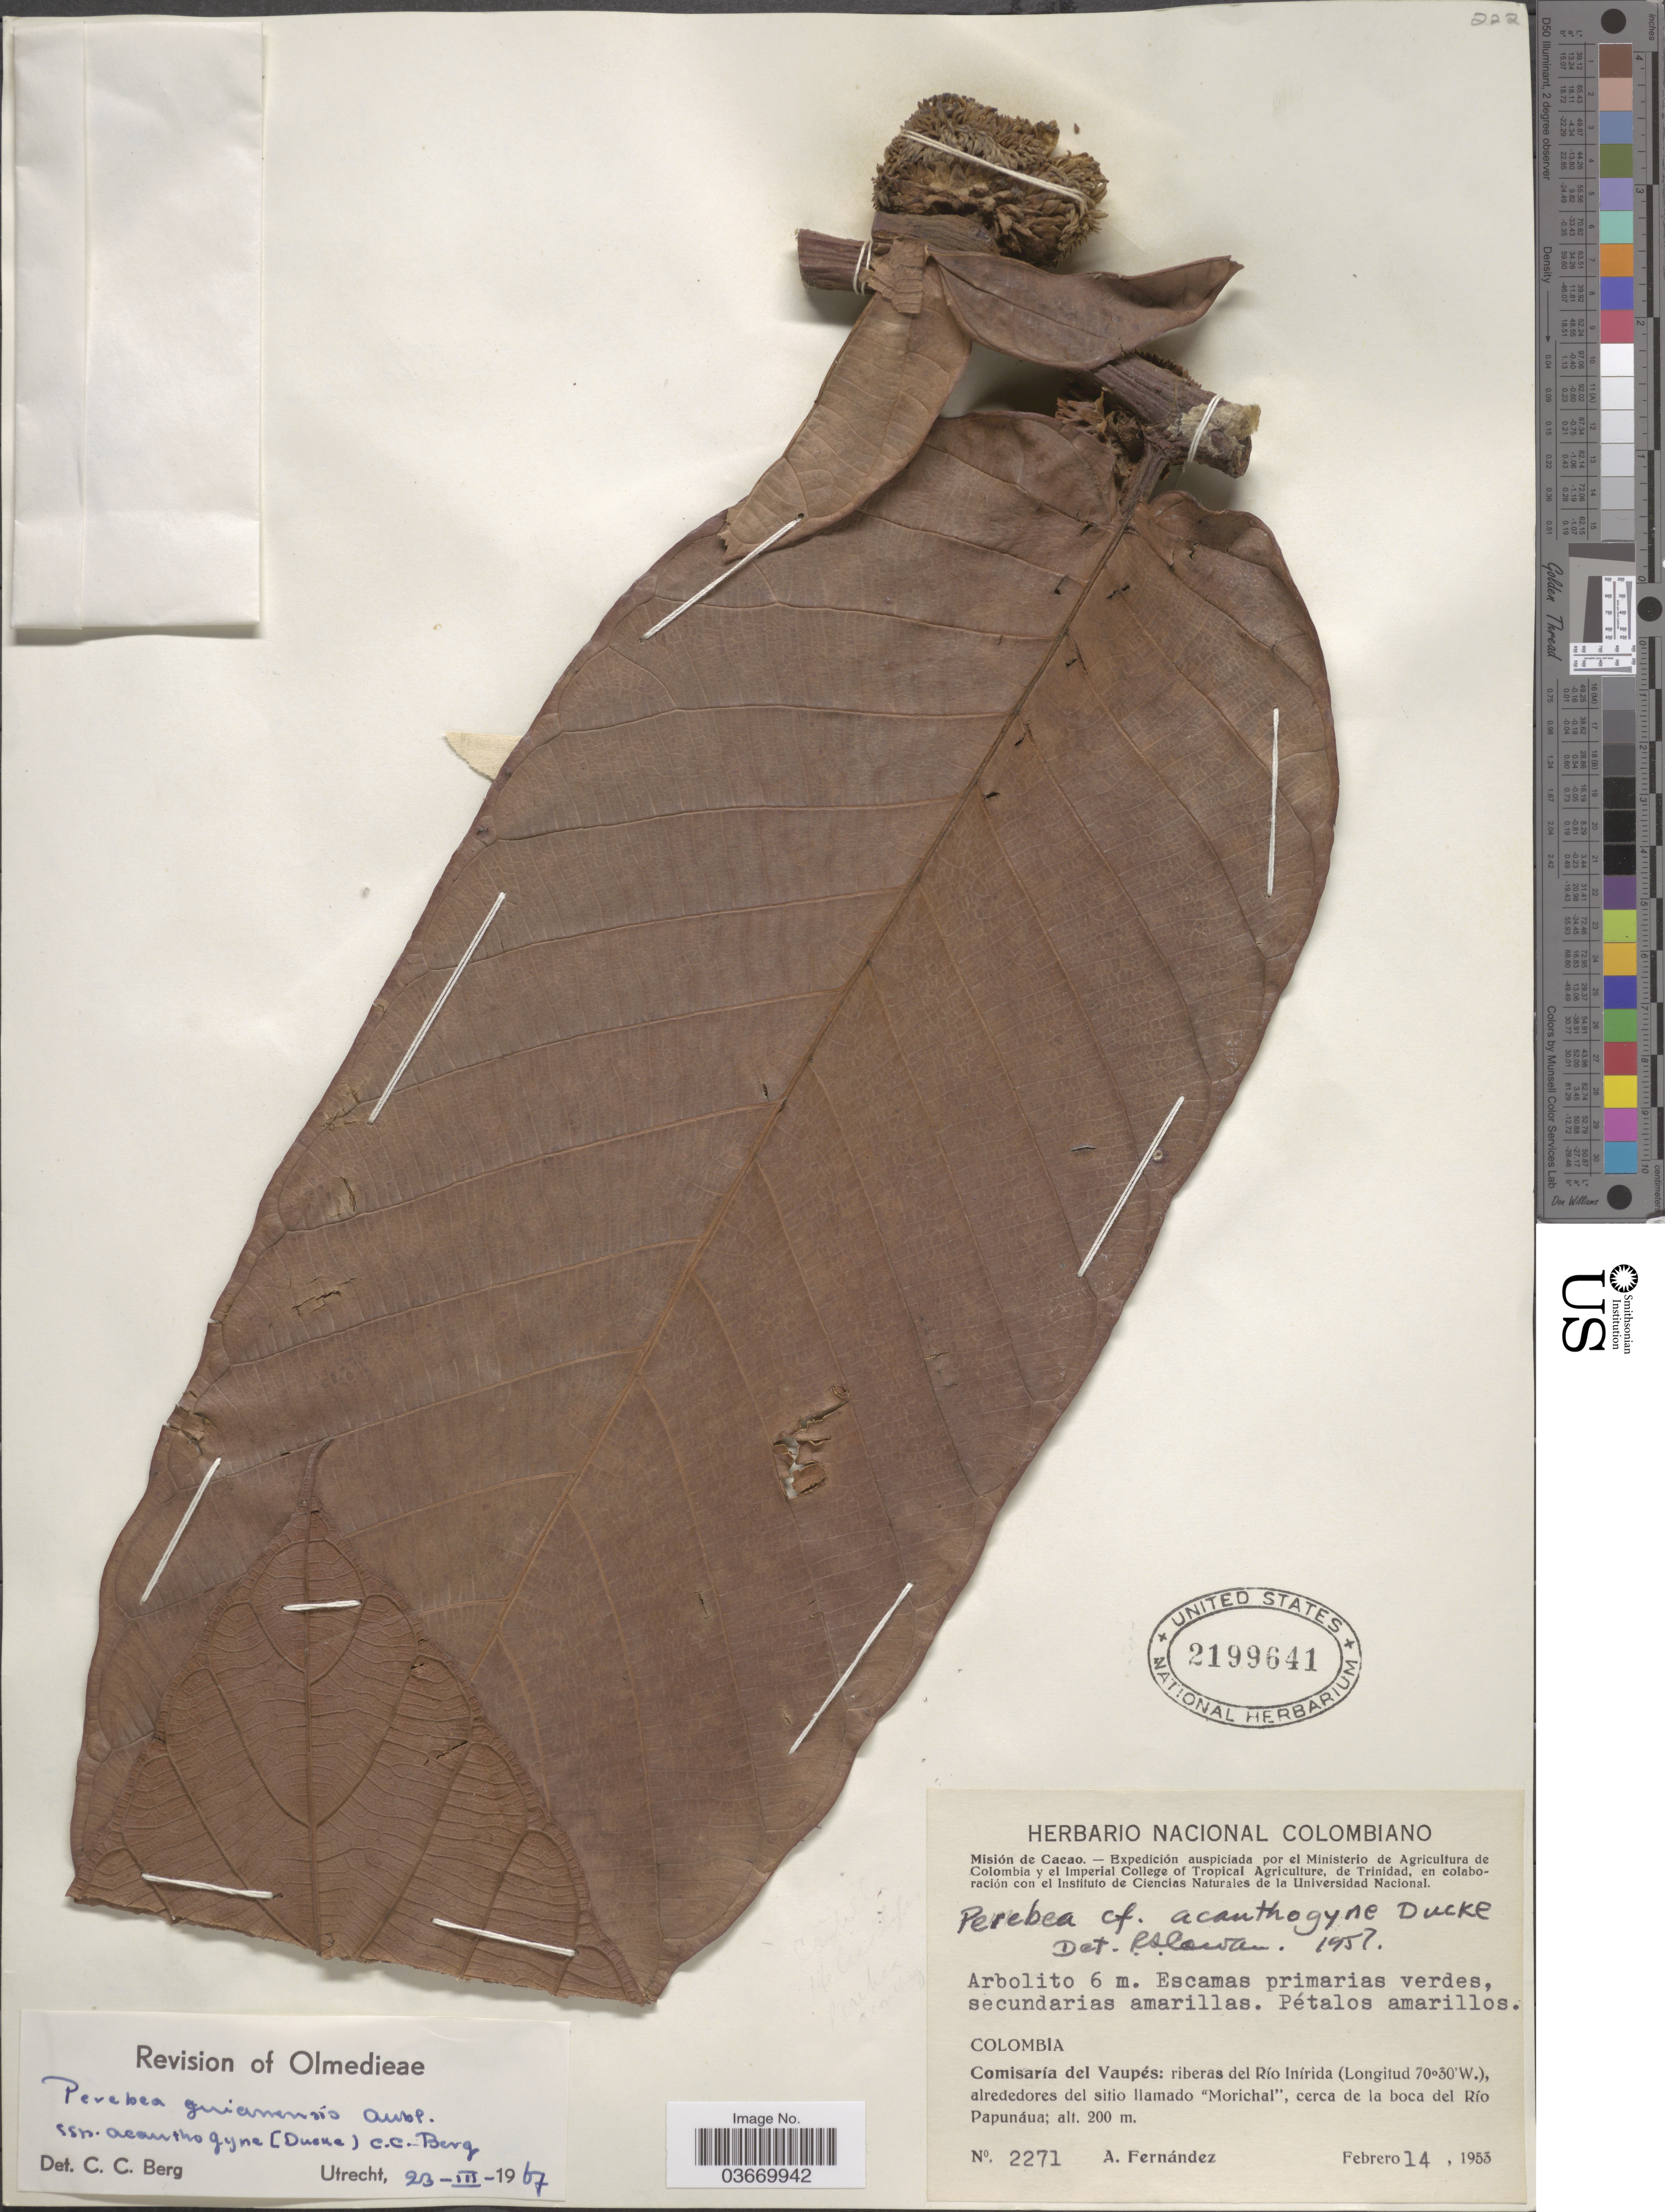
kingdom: Plantae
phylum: Tracheophyta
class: Magnoliopsida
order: Rosales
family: Moraceae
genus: Perebea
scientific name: Perebea guianensis subsp. acanthogyne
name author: (Ducke) C.C. Berg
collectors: A. Fernández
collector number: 2271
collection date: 1953-02-14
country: Colombia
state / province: Vaupés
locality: Comisaría del Vaupés: riberas del Río Inírida, alrededores del sitio llamado 'Morichal', cerca de la boca del Río Papunáua.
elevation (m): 200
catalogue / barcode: US 2199641